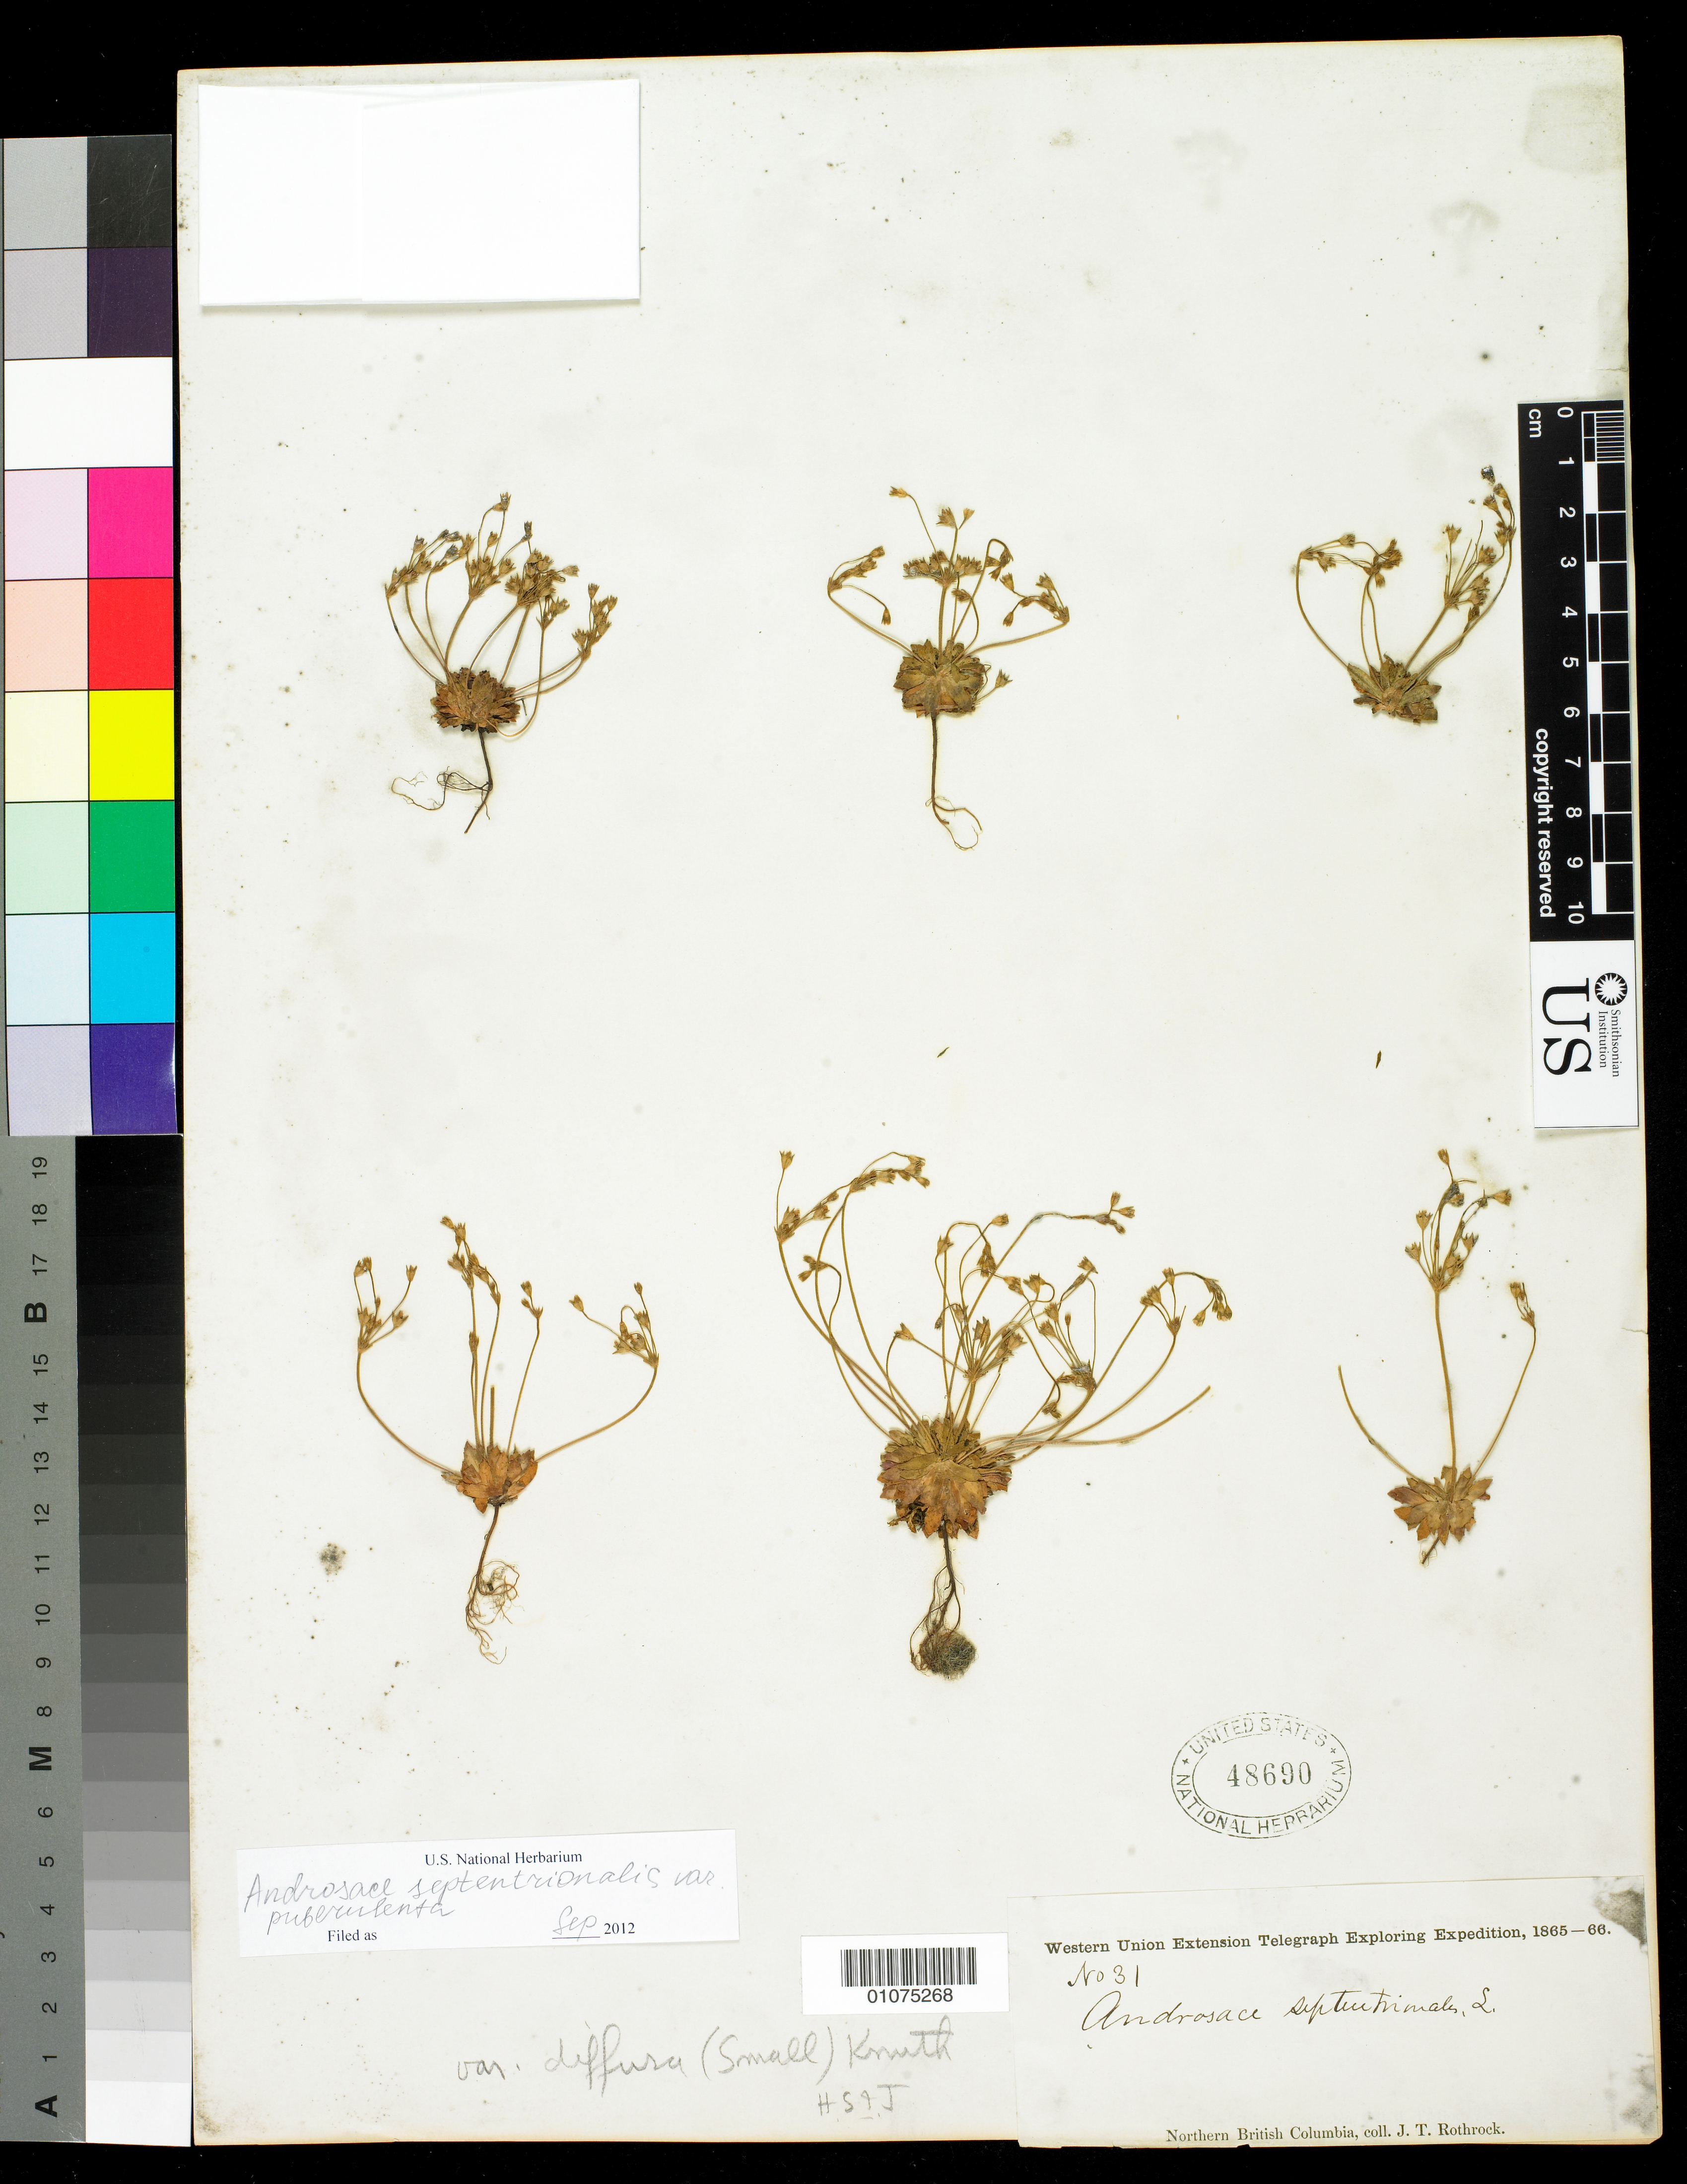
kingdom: Plantae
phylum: Tracheophyta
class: Magnoliopsida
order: Ericales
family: Primulaceae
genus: Androsace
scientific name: Androsace septentrionalis var. puberulenta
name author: (Rydb.) R. Knuth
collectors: J. T. Rothrock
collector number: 31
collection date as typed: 1865 to -- --- 1866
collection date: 1865/1866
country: Canada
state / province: British Columbia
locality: Northern British Columbia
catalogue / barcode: US 48690